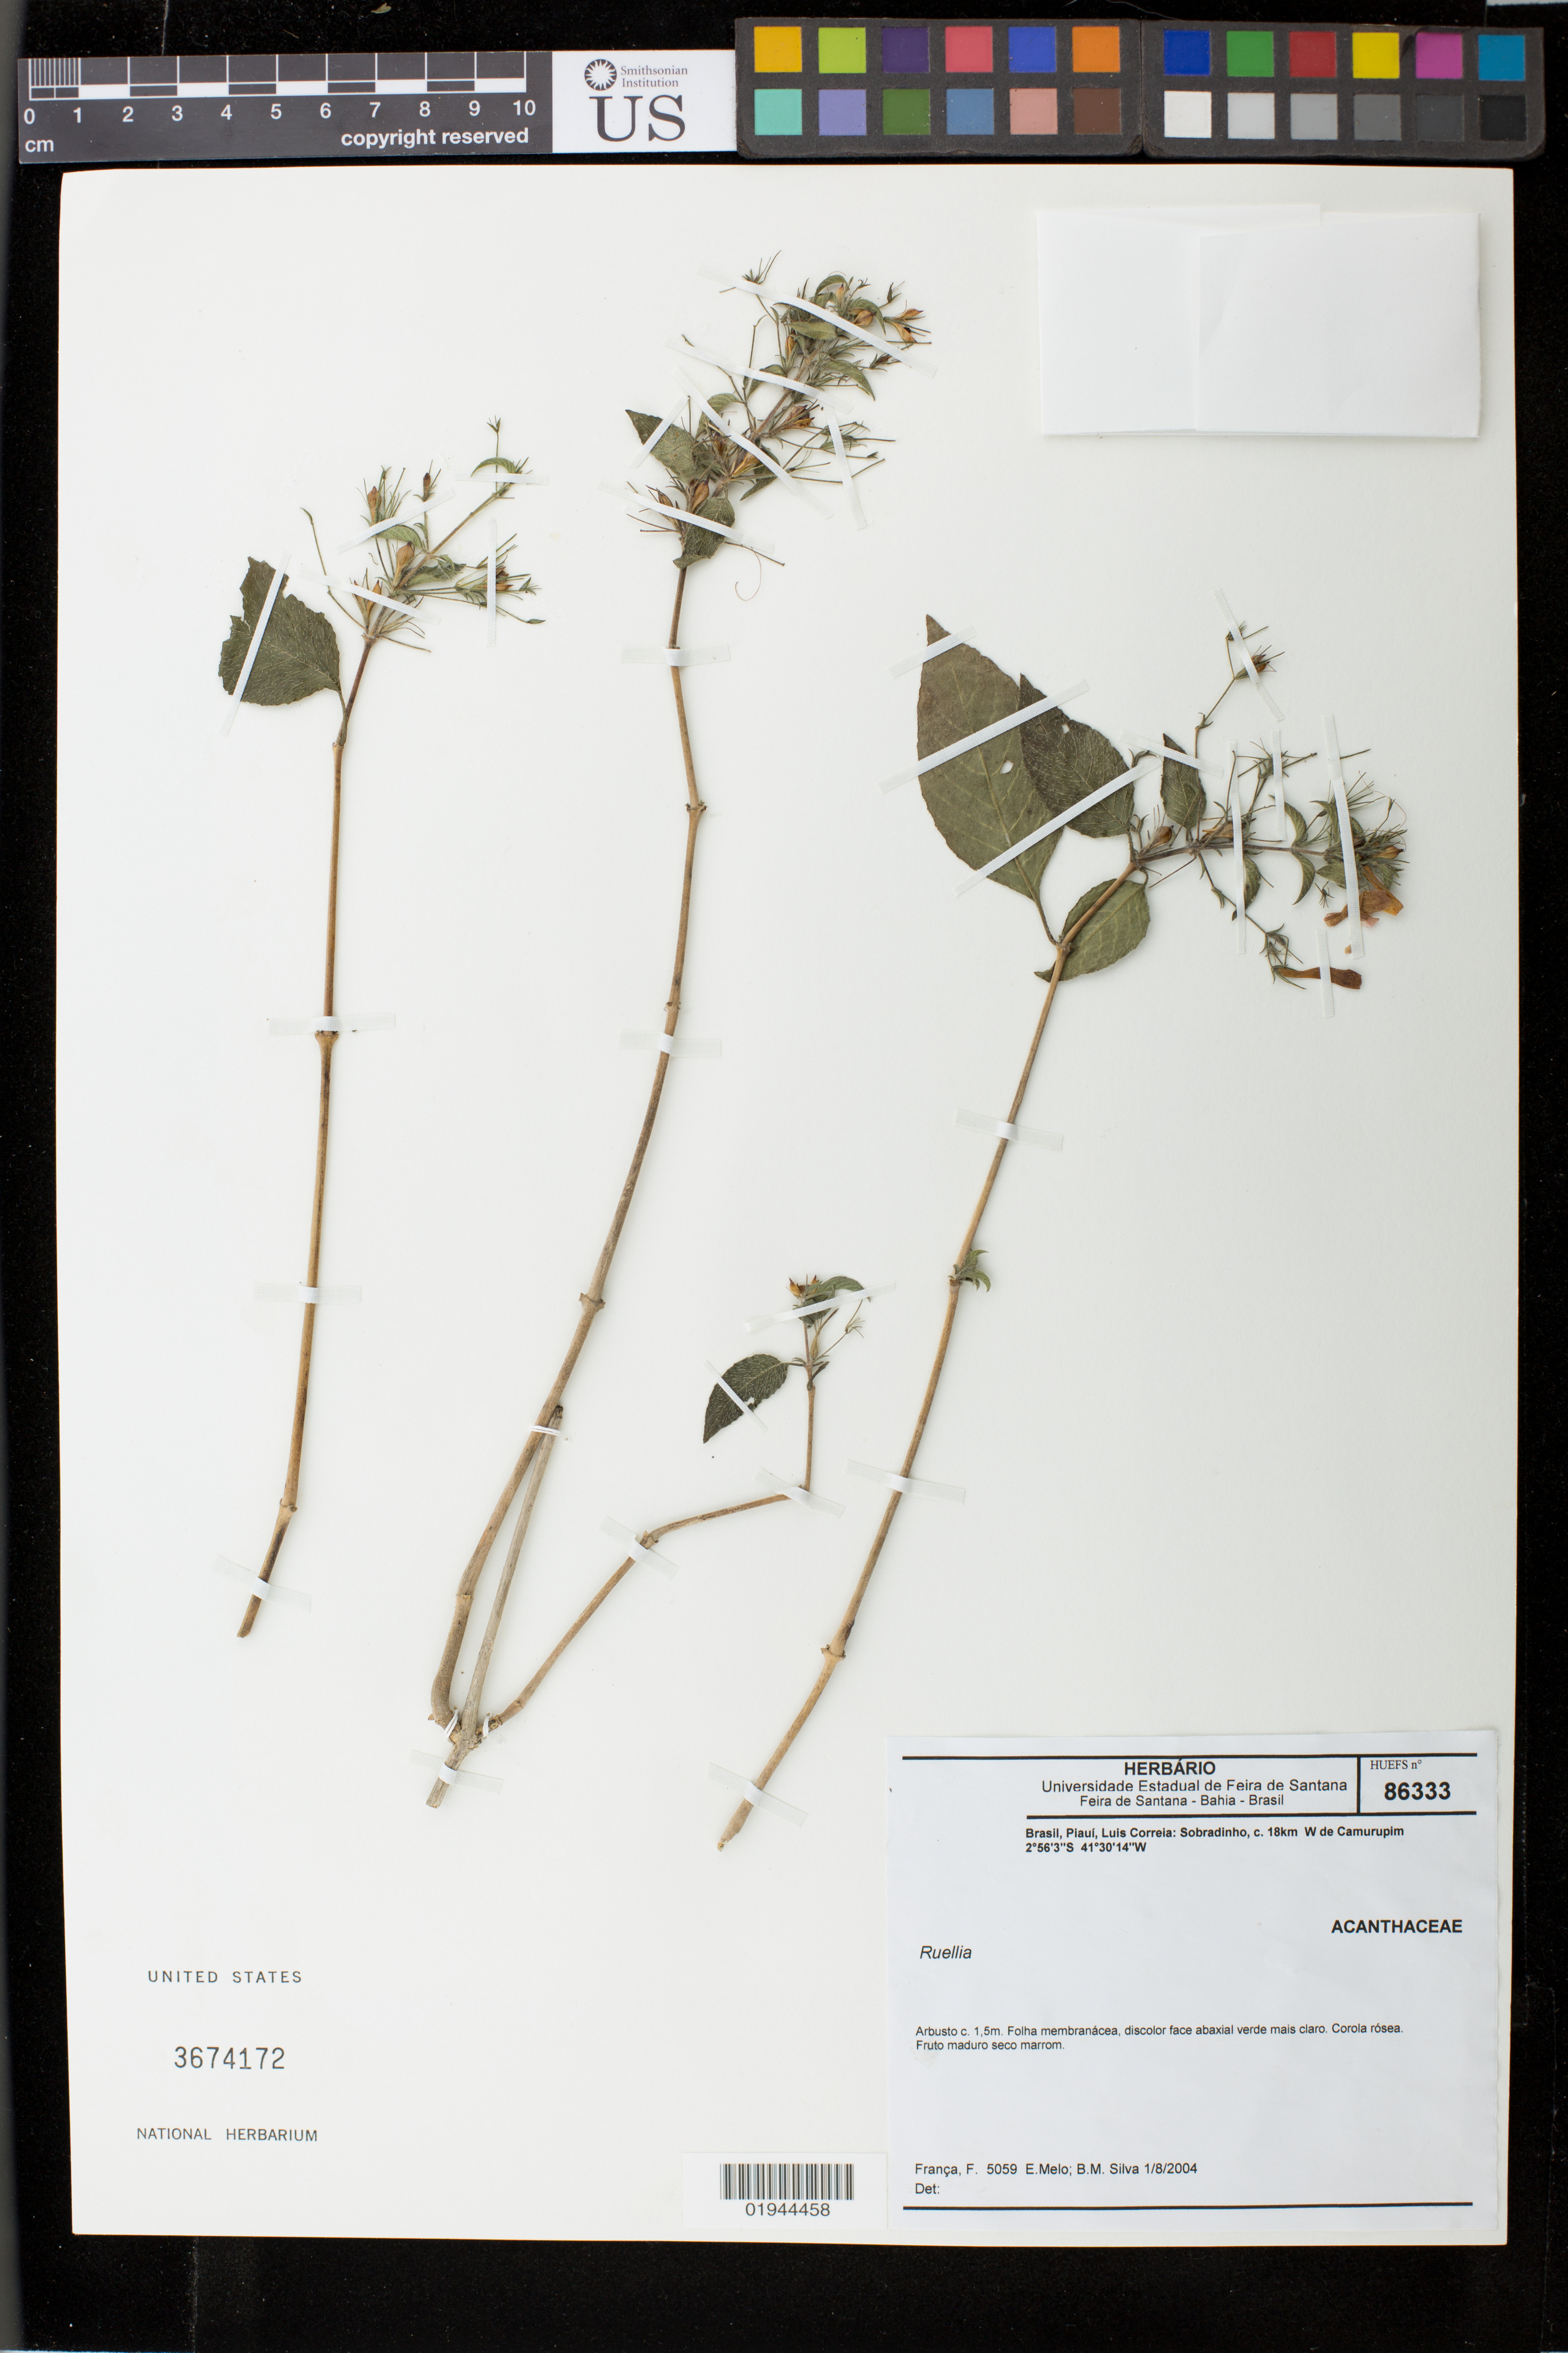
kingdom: Plantae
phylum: Tracheophyta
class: Magnoliopsida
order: Lamiales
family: Acanthaceae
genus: Ruellia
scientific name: Ruellia sp.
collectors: F. França, E. Melo & B. Silva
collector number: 5059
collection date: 2004-08-01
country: Brazil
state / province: Piauí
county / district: Luis Correia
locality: Sobradinho, c. 18 km W de Camurupim.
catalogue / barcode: US 3674172